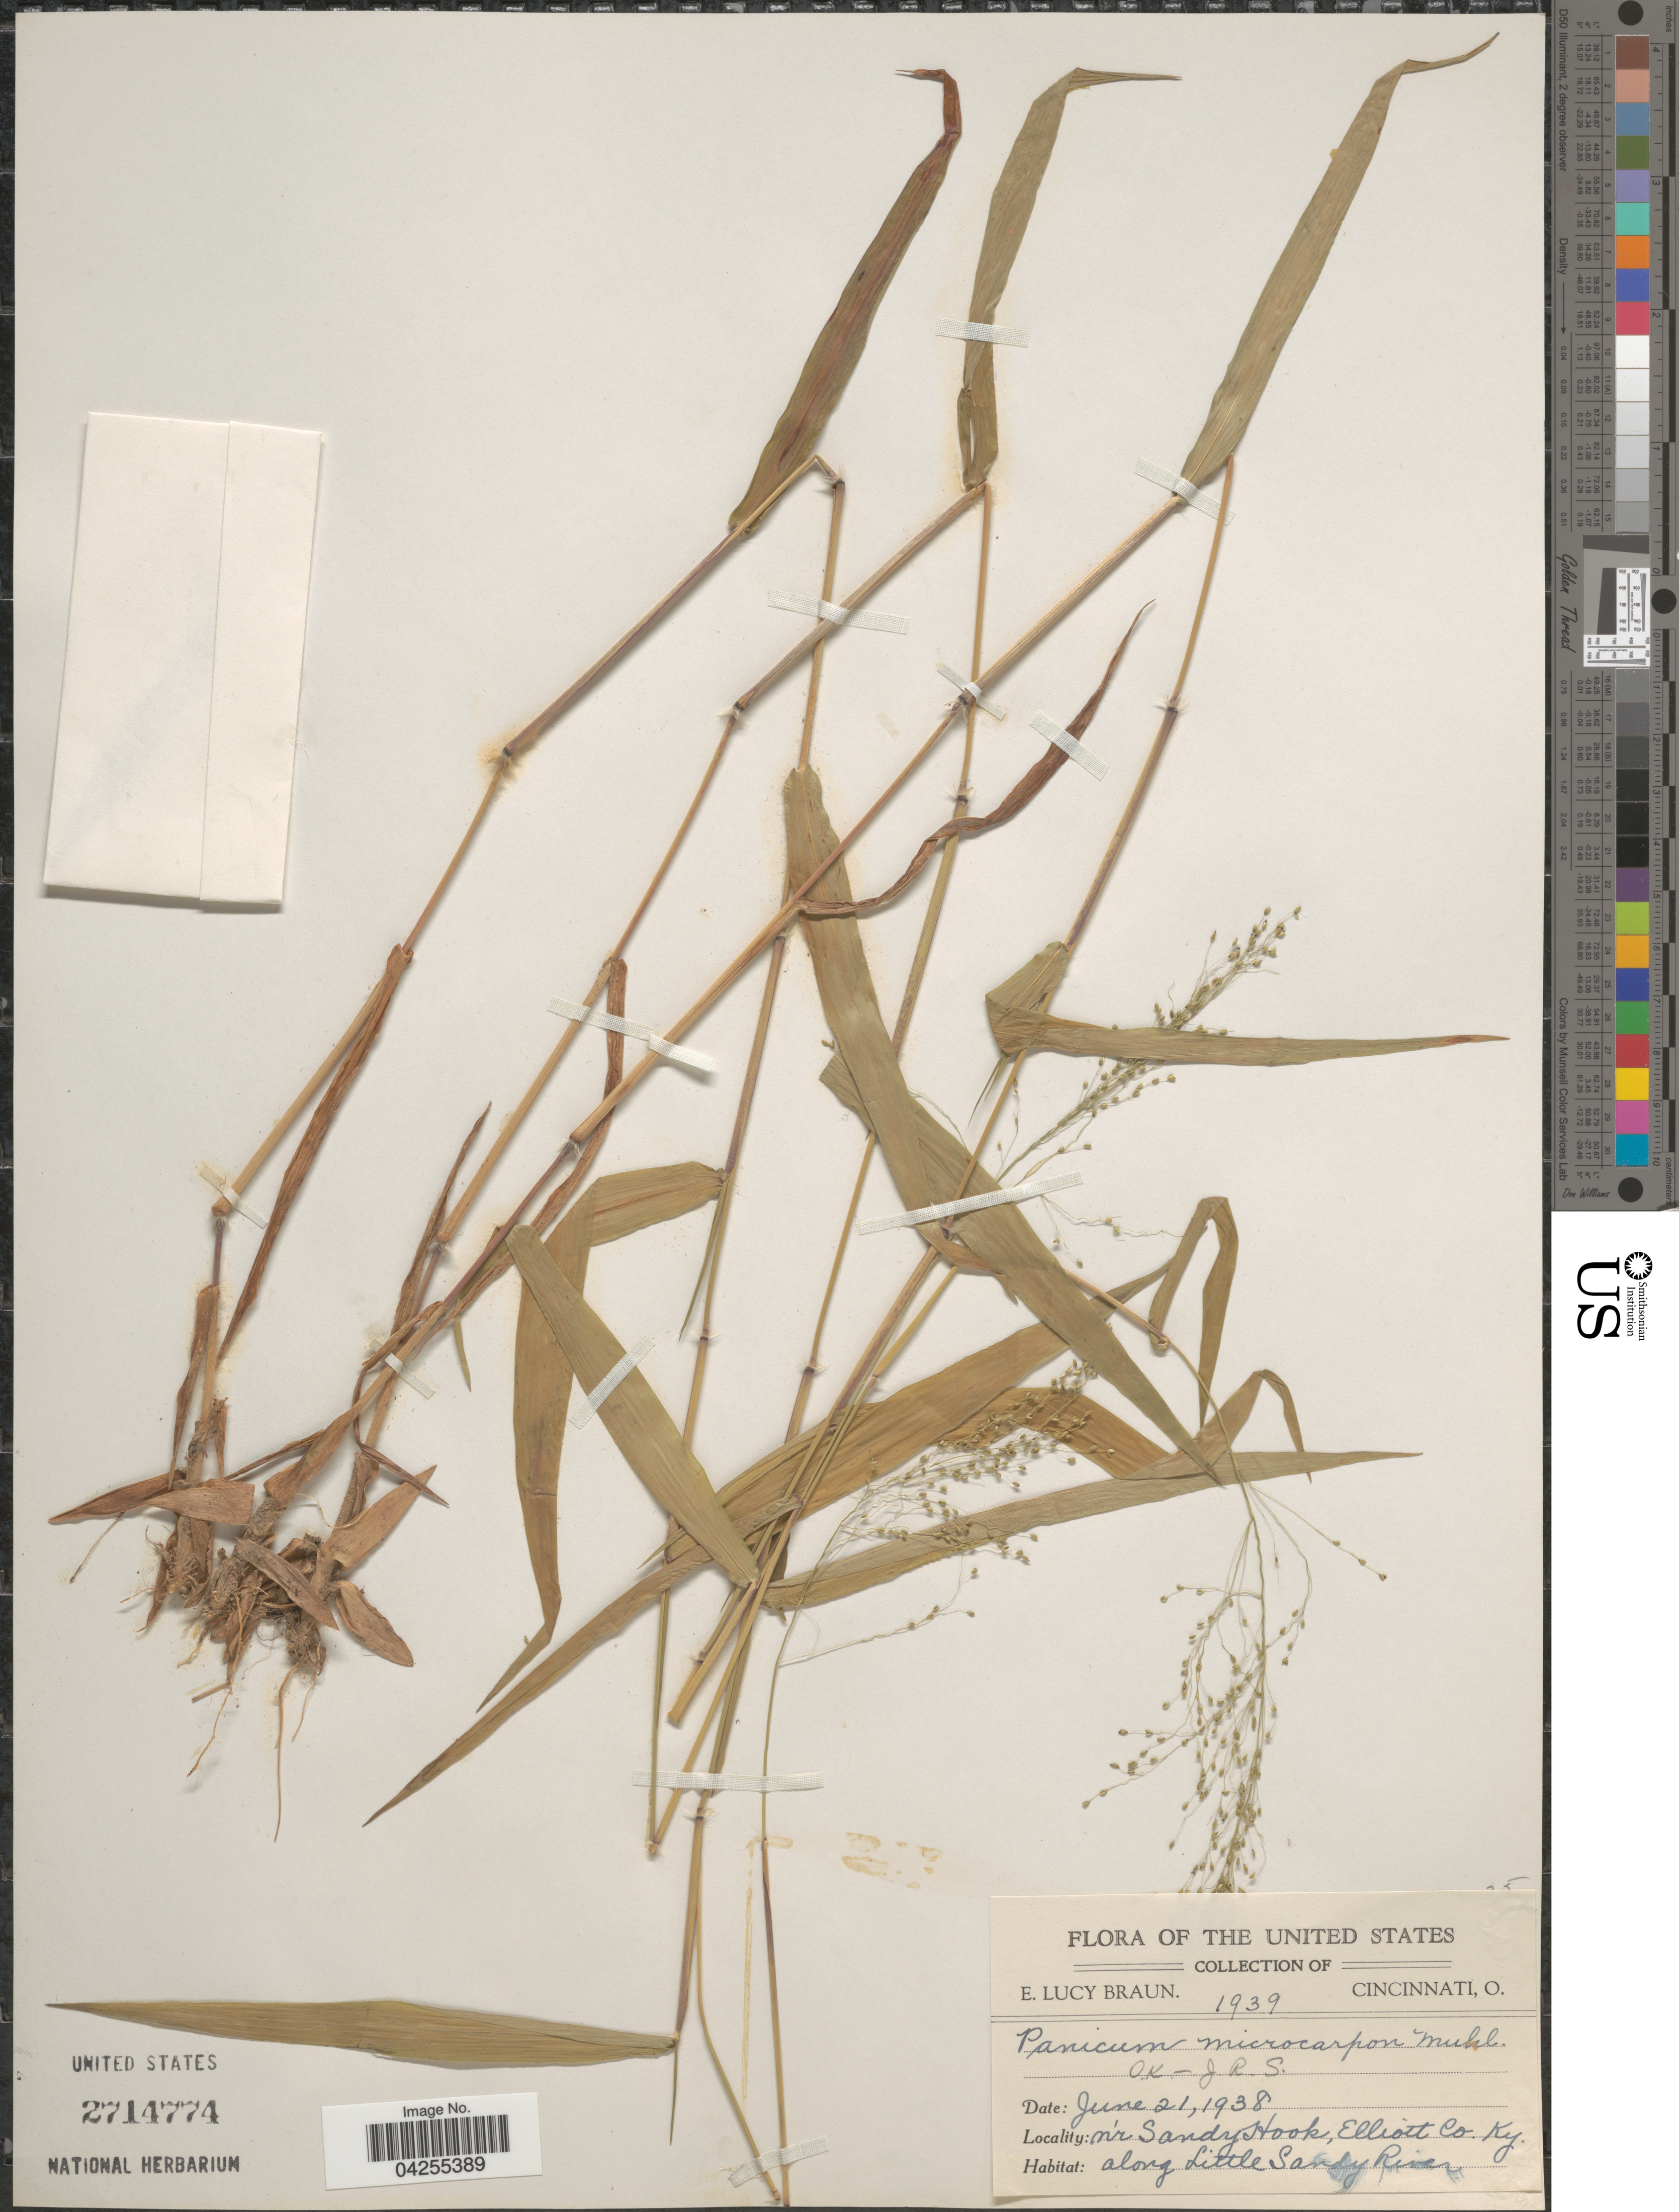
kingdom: Plantae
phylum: Tracheophyta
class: Liliopsida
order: Poales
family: Poaceae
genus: Dichanthelium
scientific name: Dichanthelium dichotomum var. dichotomum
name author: (L.) Gould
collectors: E. L. Braun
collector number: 1939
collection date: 1938-06-21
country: United States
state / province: Kentucky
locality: N'r sandy Hook, Elliot Co. Along Little Sandy River.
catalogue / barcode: US 2714774